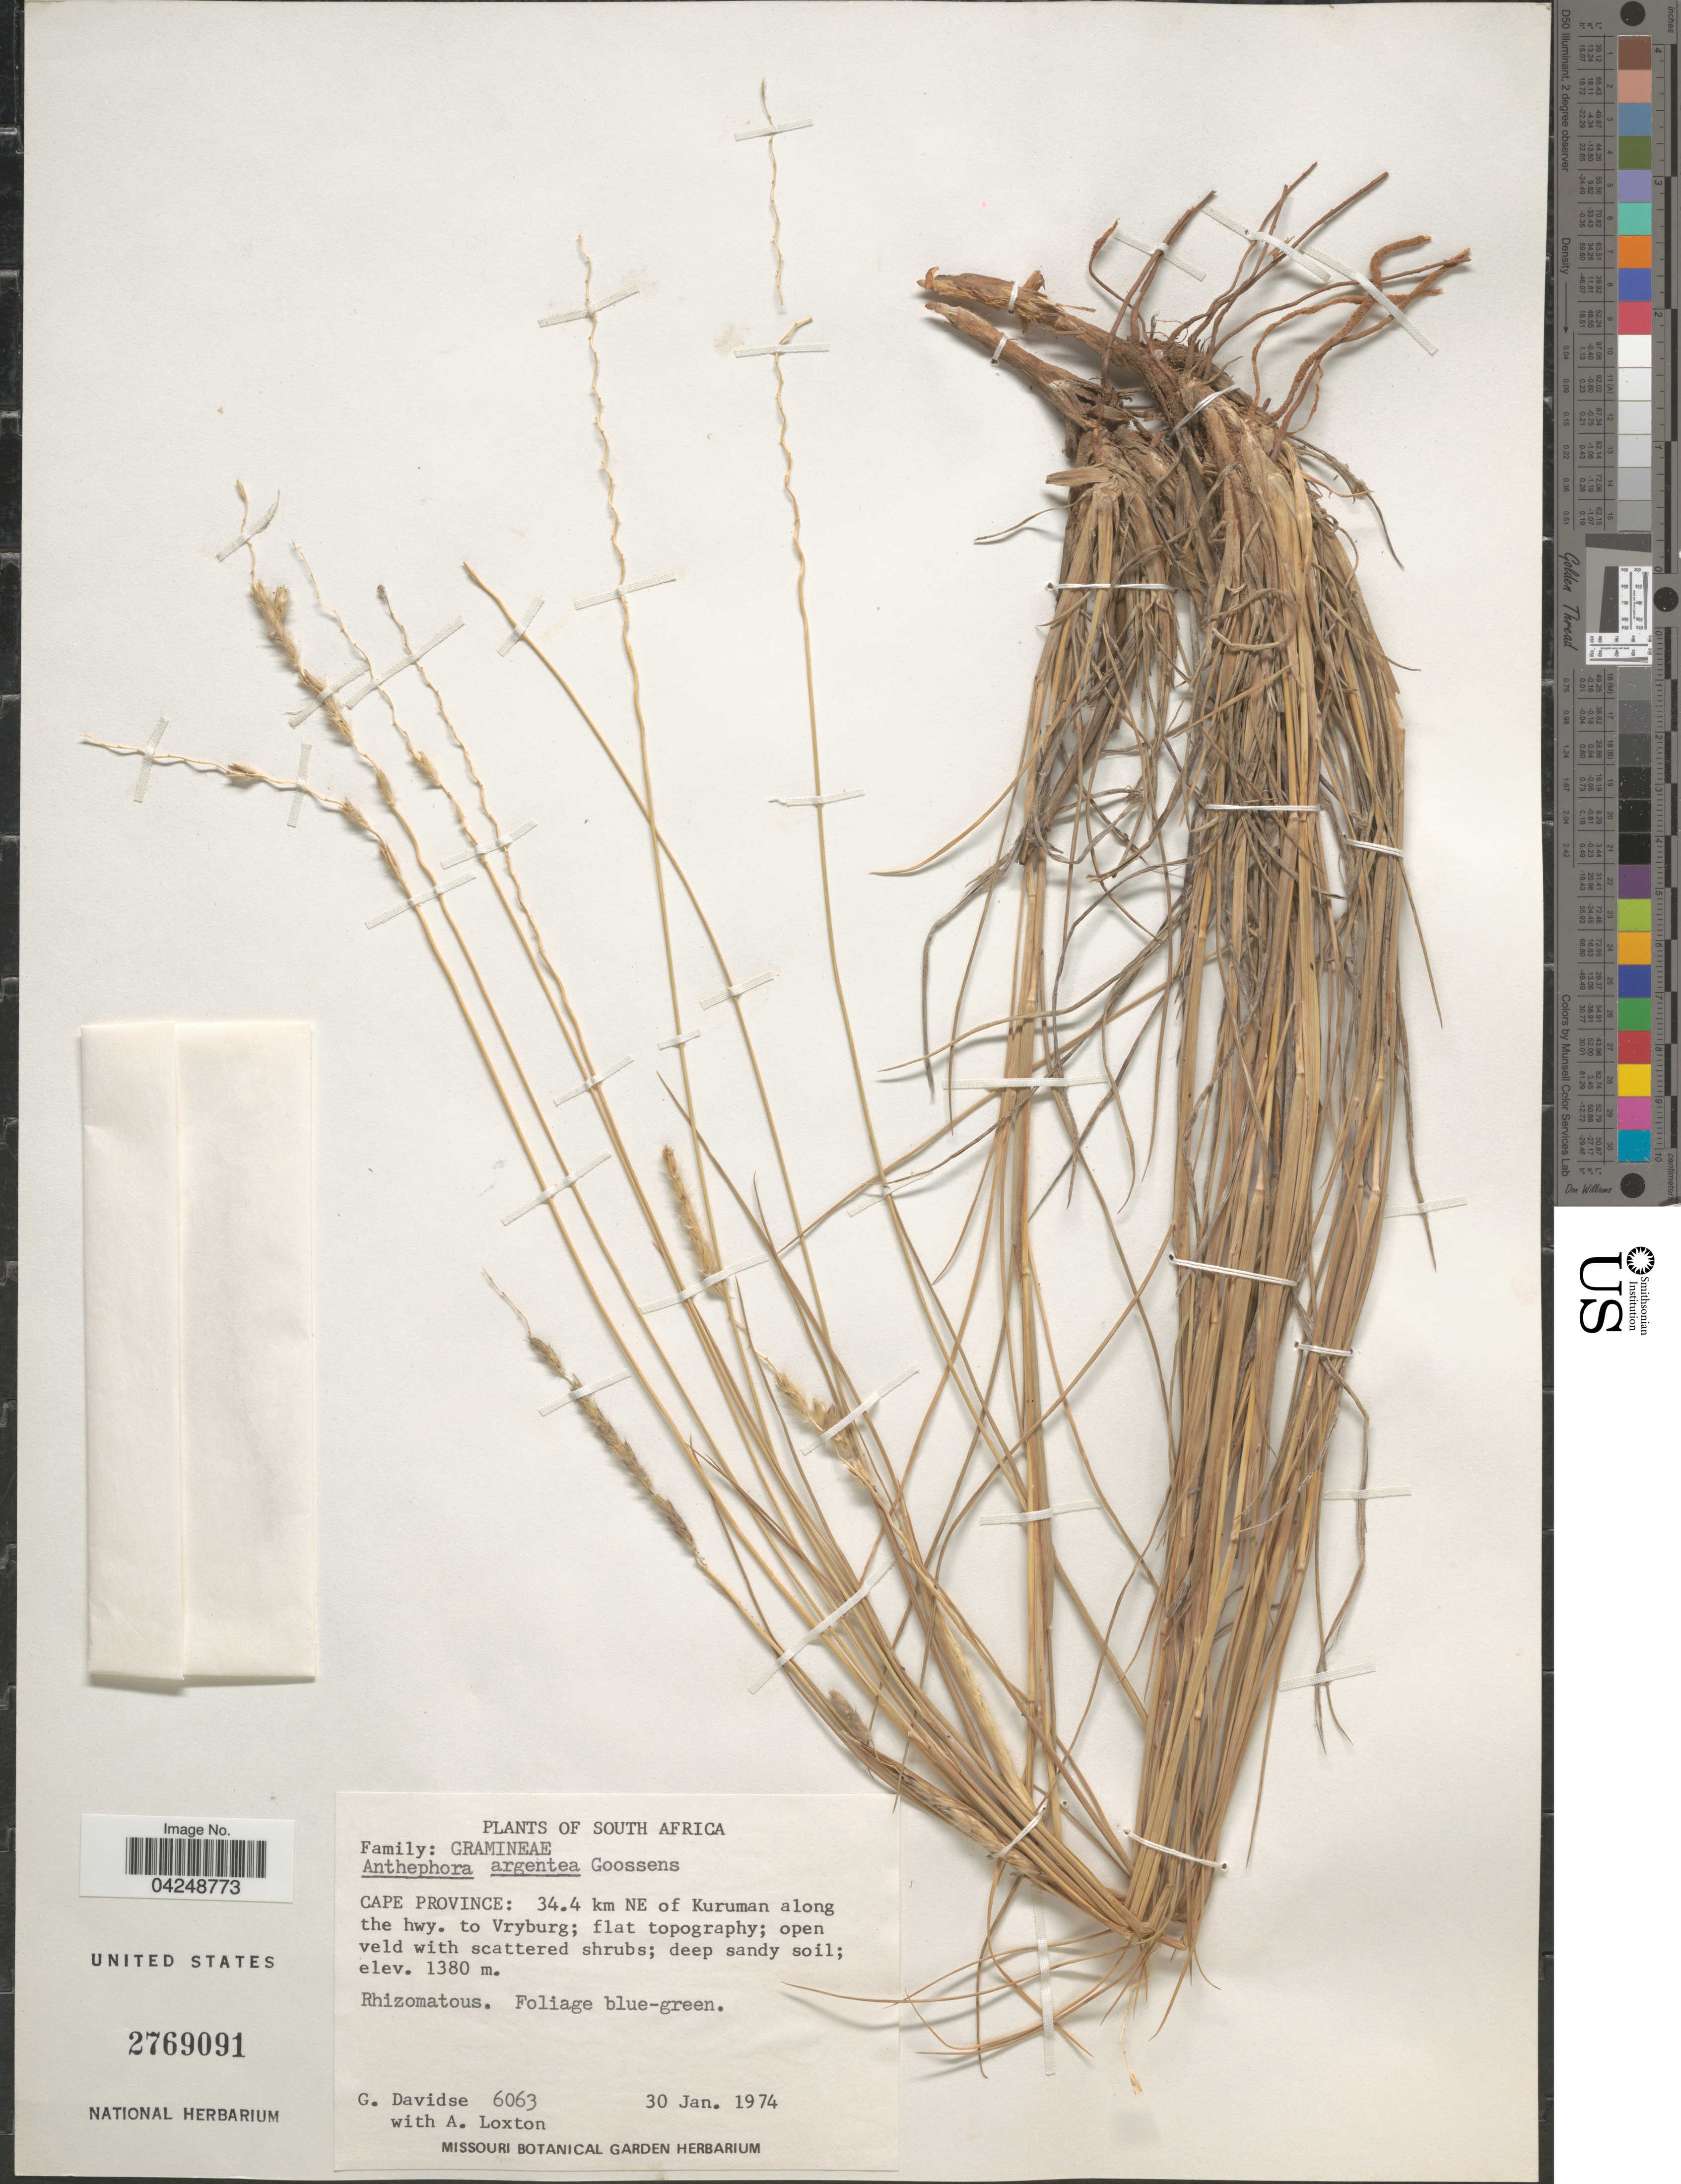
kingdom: Plantae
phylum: Tracheophyta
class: Liliopsida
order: Poales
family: Poaceae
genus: Anthephora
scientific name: Anthephora argentea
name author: Gooss.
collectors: G. Davidse & A. Loxton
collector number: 6063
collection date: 1974-01-30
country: South Africa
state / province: Northern Cape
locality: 34.4 km NE of Kuruman along the hwy. to Vryburg; flat topography; open veld with scattered shrubs; deep sandy soil.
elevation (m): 1380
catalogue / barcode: US 2769091